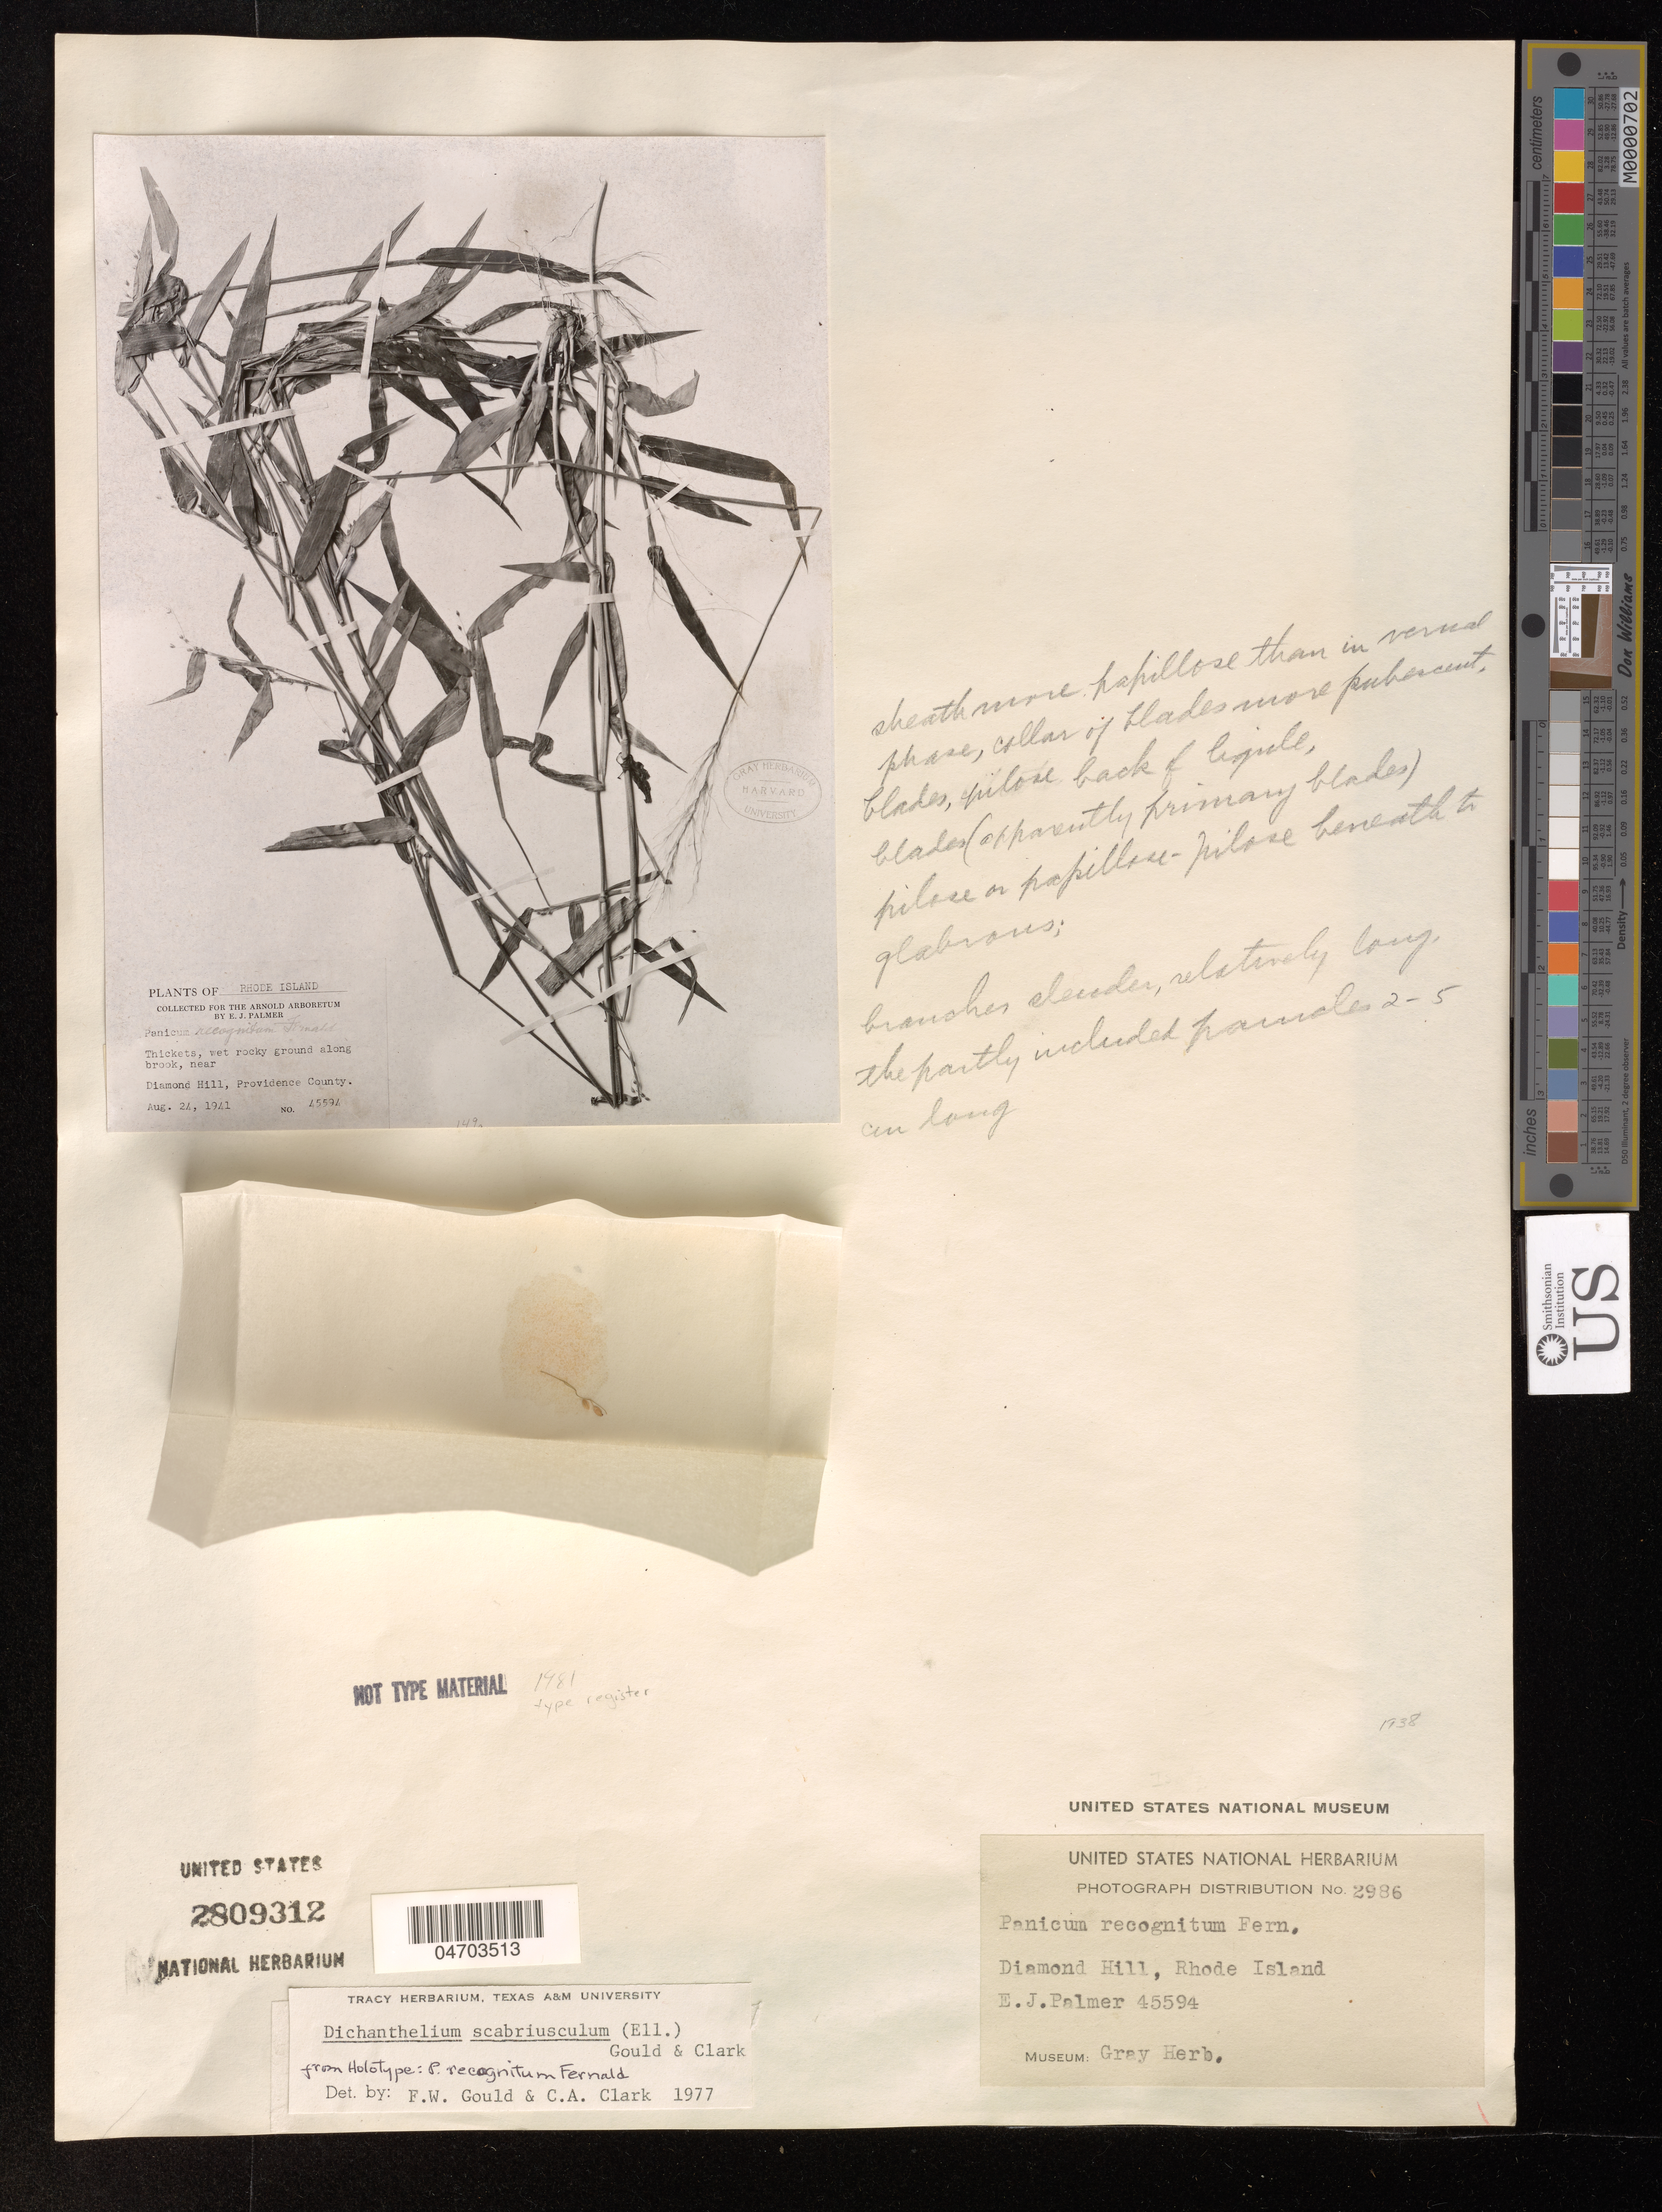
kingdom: Plantae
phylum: Tracheophyta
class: Liliopsida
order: Poales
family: Poaceae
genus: Dichanthelium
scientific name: Dichanthelium scabriusculum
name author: (Elliott) Gould & C.A. Clark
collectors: E. J. Palmer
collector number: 45594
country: United States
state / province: Rhode Island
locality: Diamond Hill.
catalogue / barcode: US 2809312